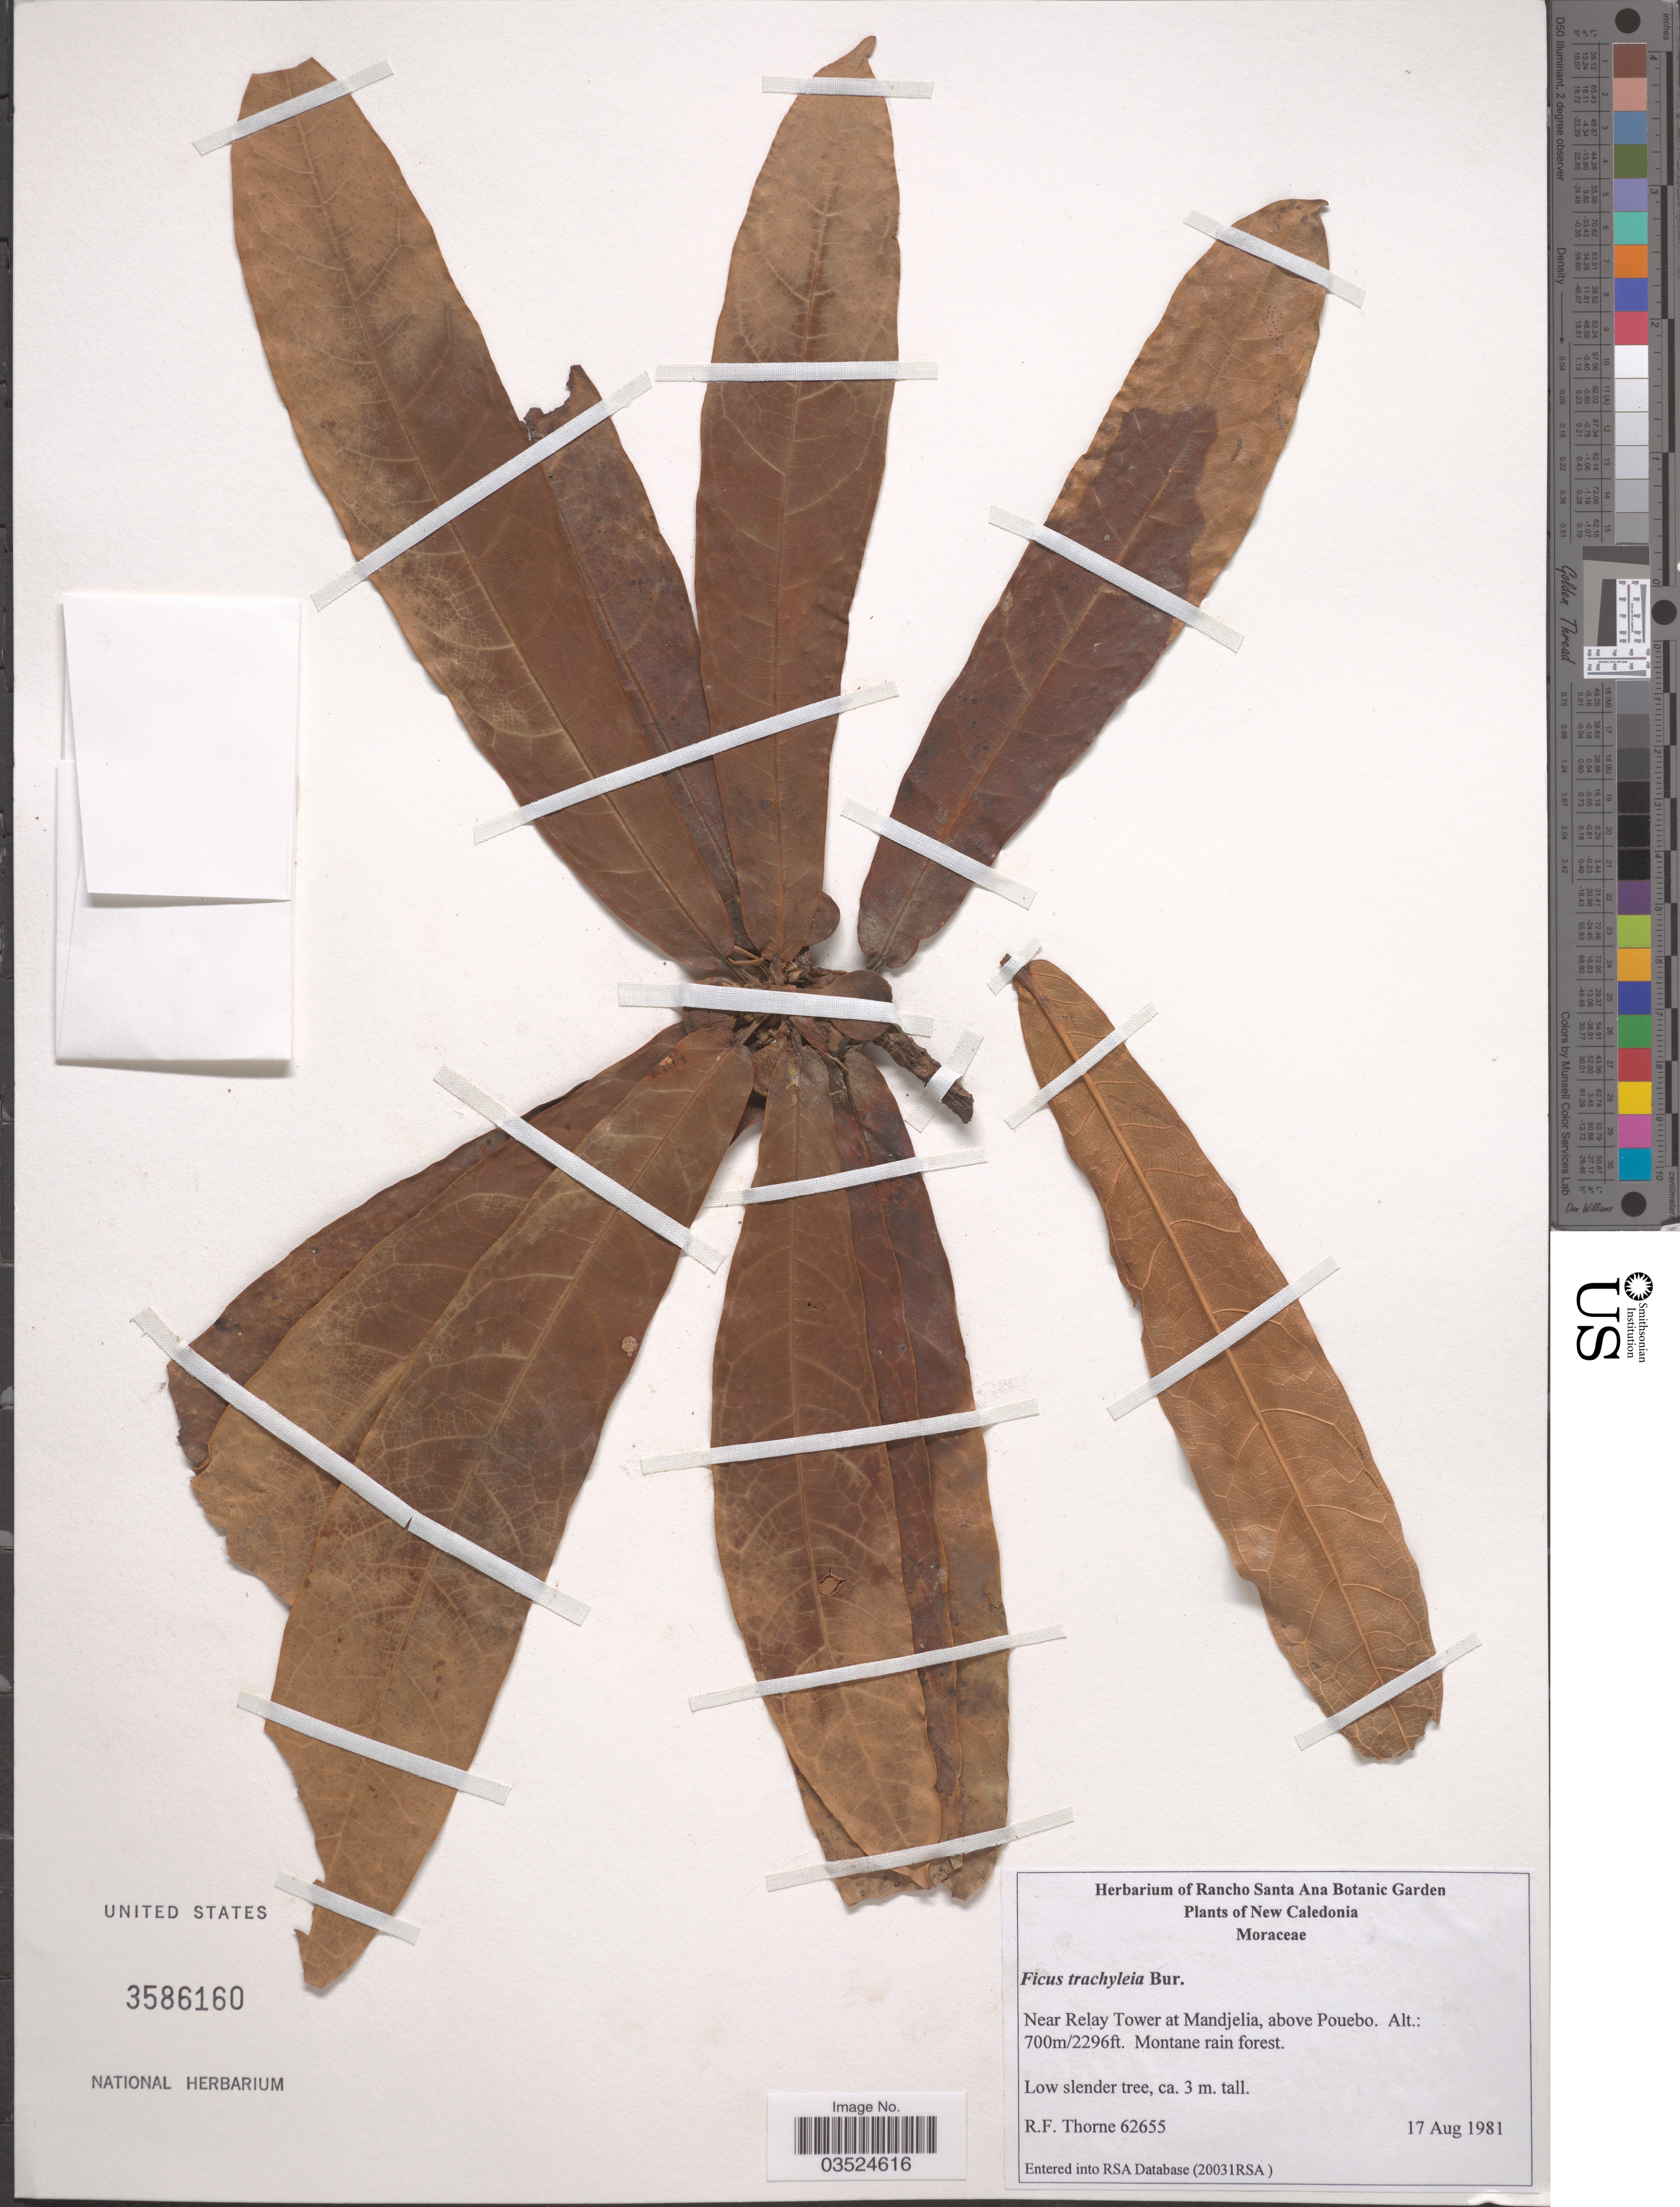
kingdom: Plantae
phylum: Tracheophyta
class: Magnoliopsida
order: Rosales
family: Moraceae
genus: Ficus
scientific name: Ficus trachyleia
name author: Bureau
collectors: R. Thorne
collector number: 62655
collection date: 1981-08-17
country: New Caledonia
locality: Near Relay Tower at Mandjelia, above Pouebo.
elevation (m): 700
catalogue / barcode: US 3586160